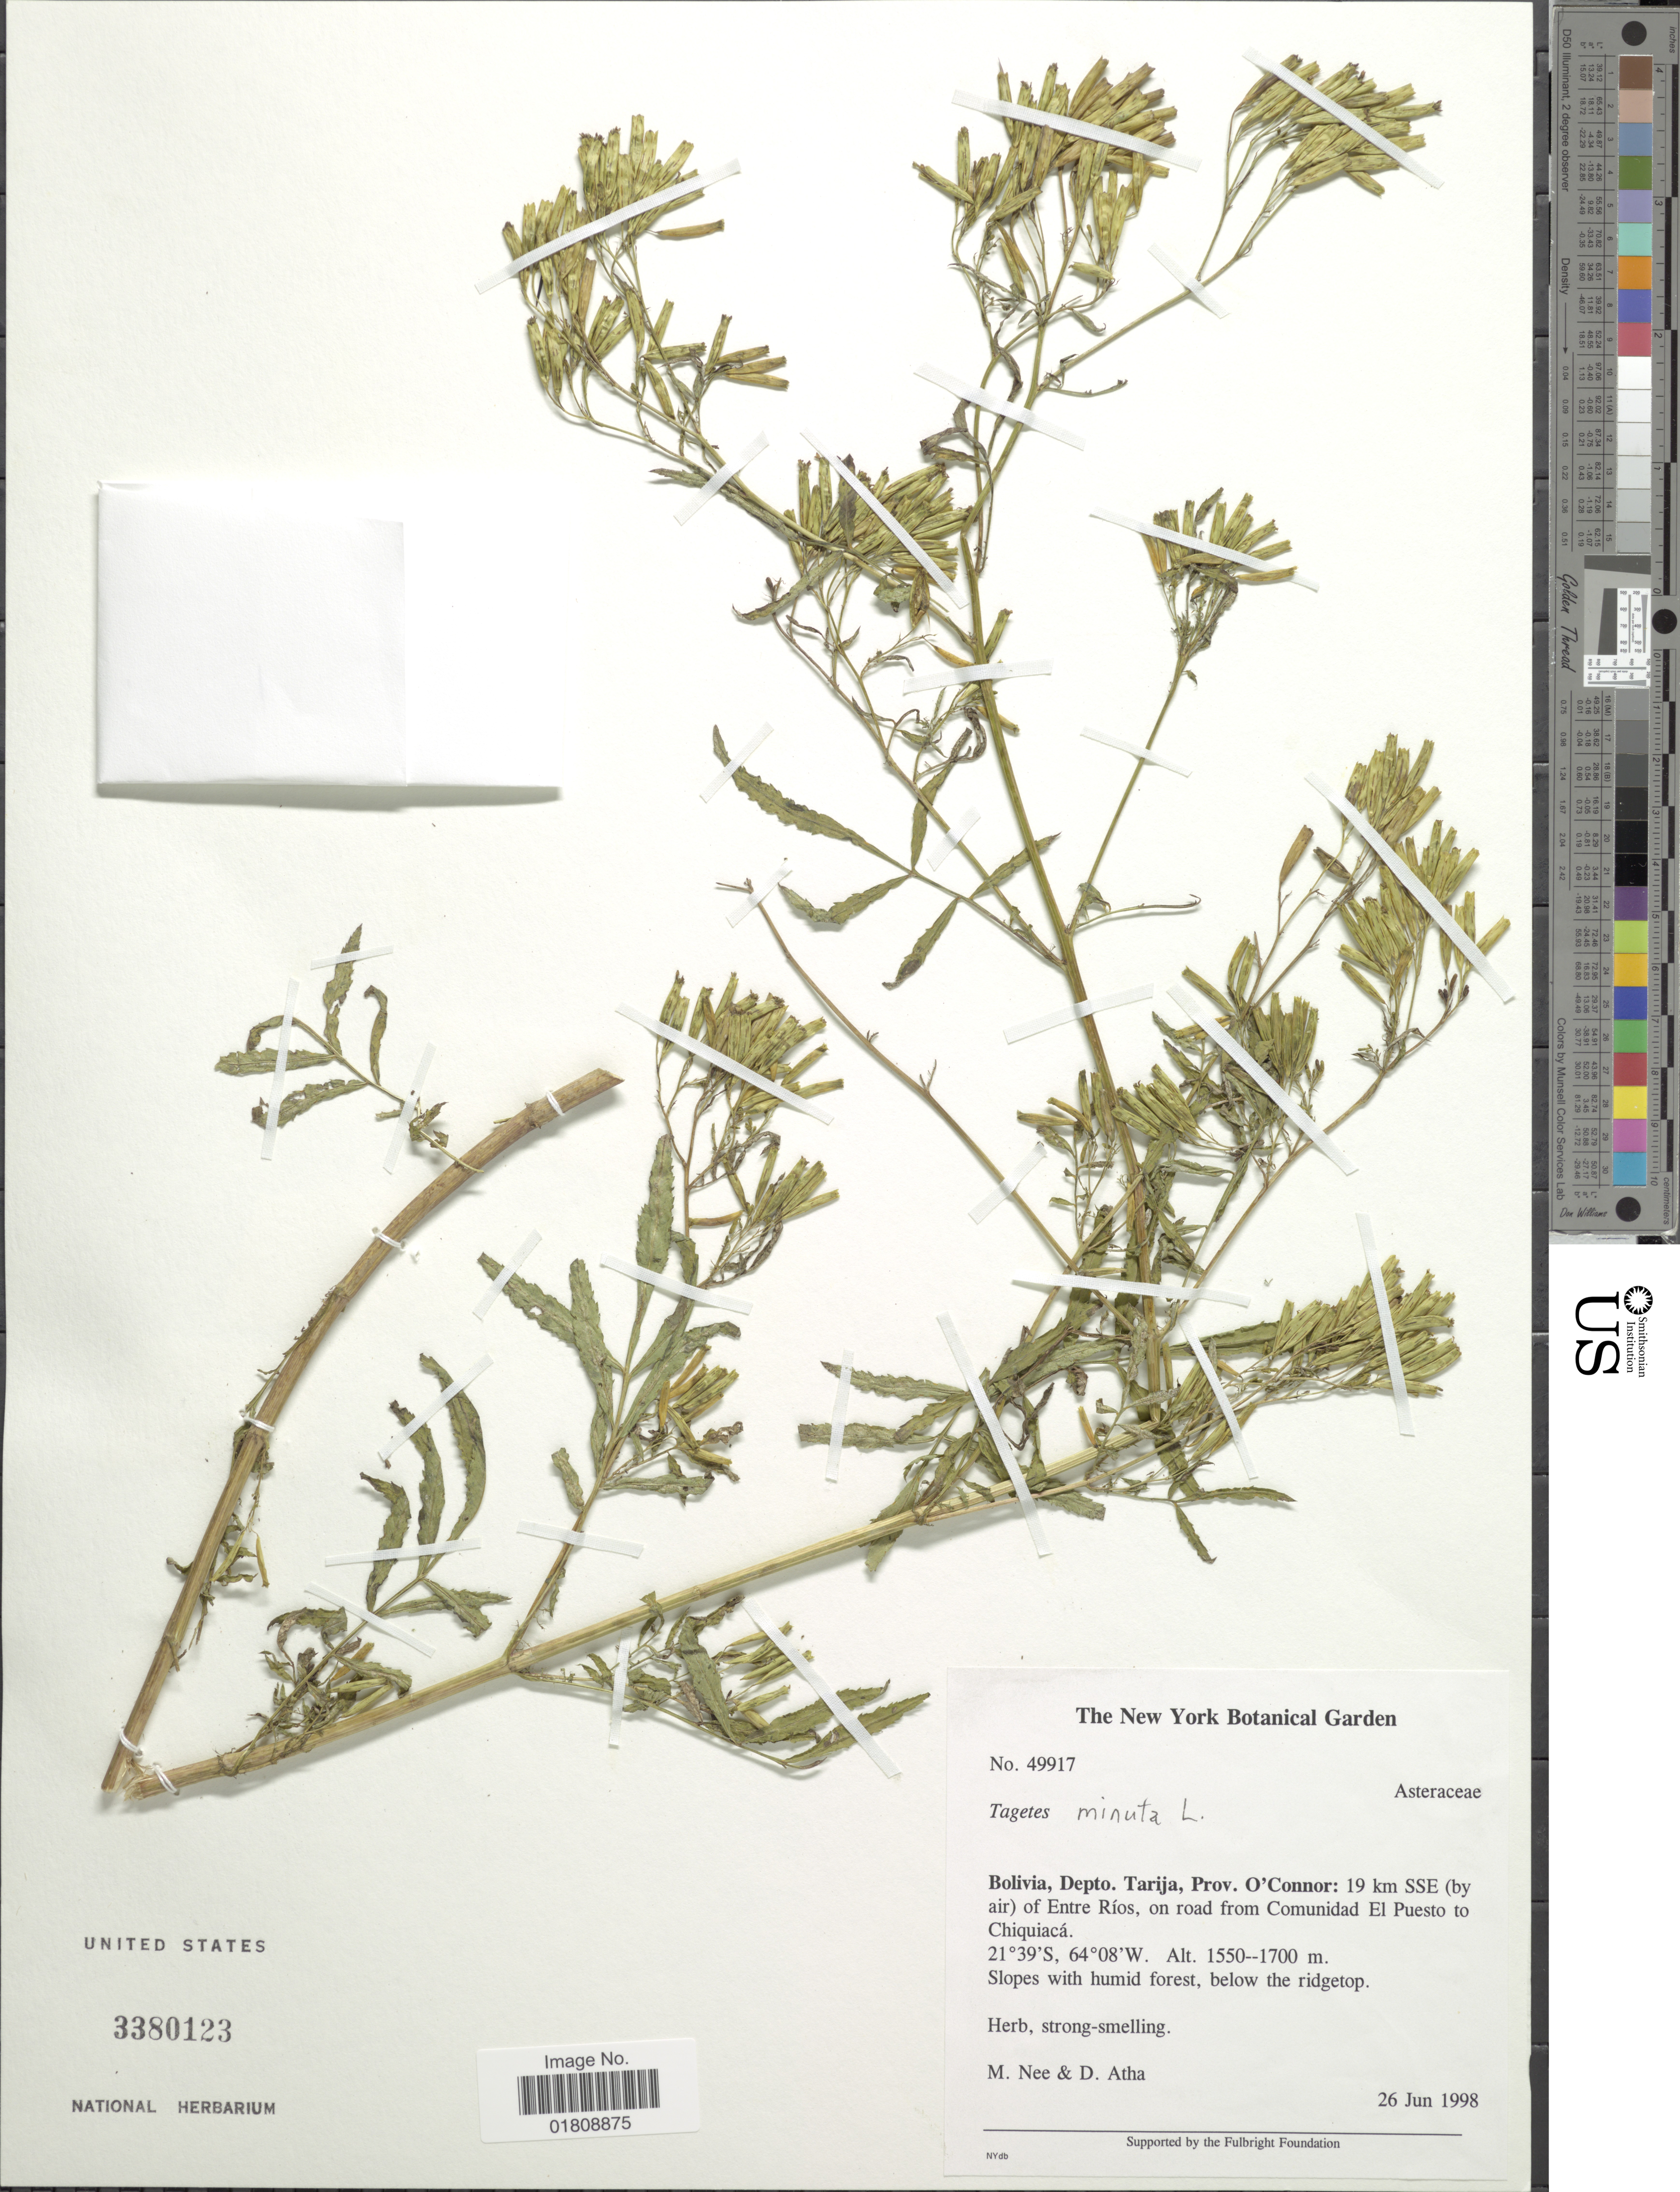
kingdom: Plantae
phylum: Tracheophyta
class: Magnoliopsida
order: Asterales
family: Asteraceae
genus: Tagetes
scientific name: Tagetes minuta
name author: L.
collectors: M. Nee & D. Atha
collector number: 49917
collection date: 1998-06-26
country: Bolivia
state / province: Tarija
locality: Prov. O'Connor, 19 km SSE (by air) of Entre Rios, on road from Communidad El Puesto to Chiquiaca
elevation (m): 1550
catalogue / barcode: US 3380123